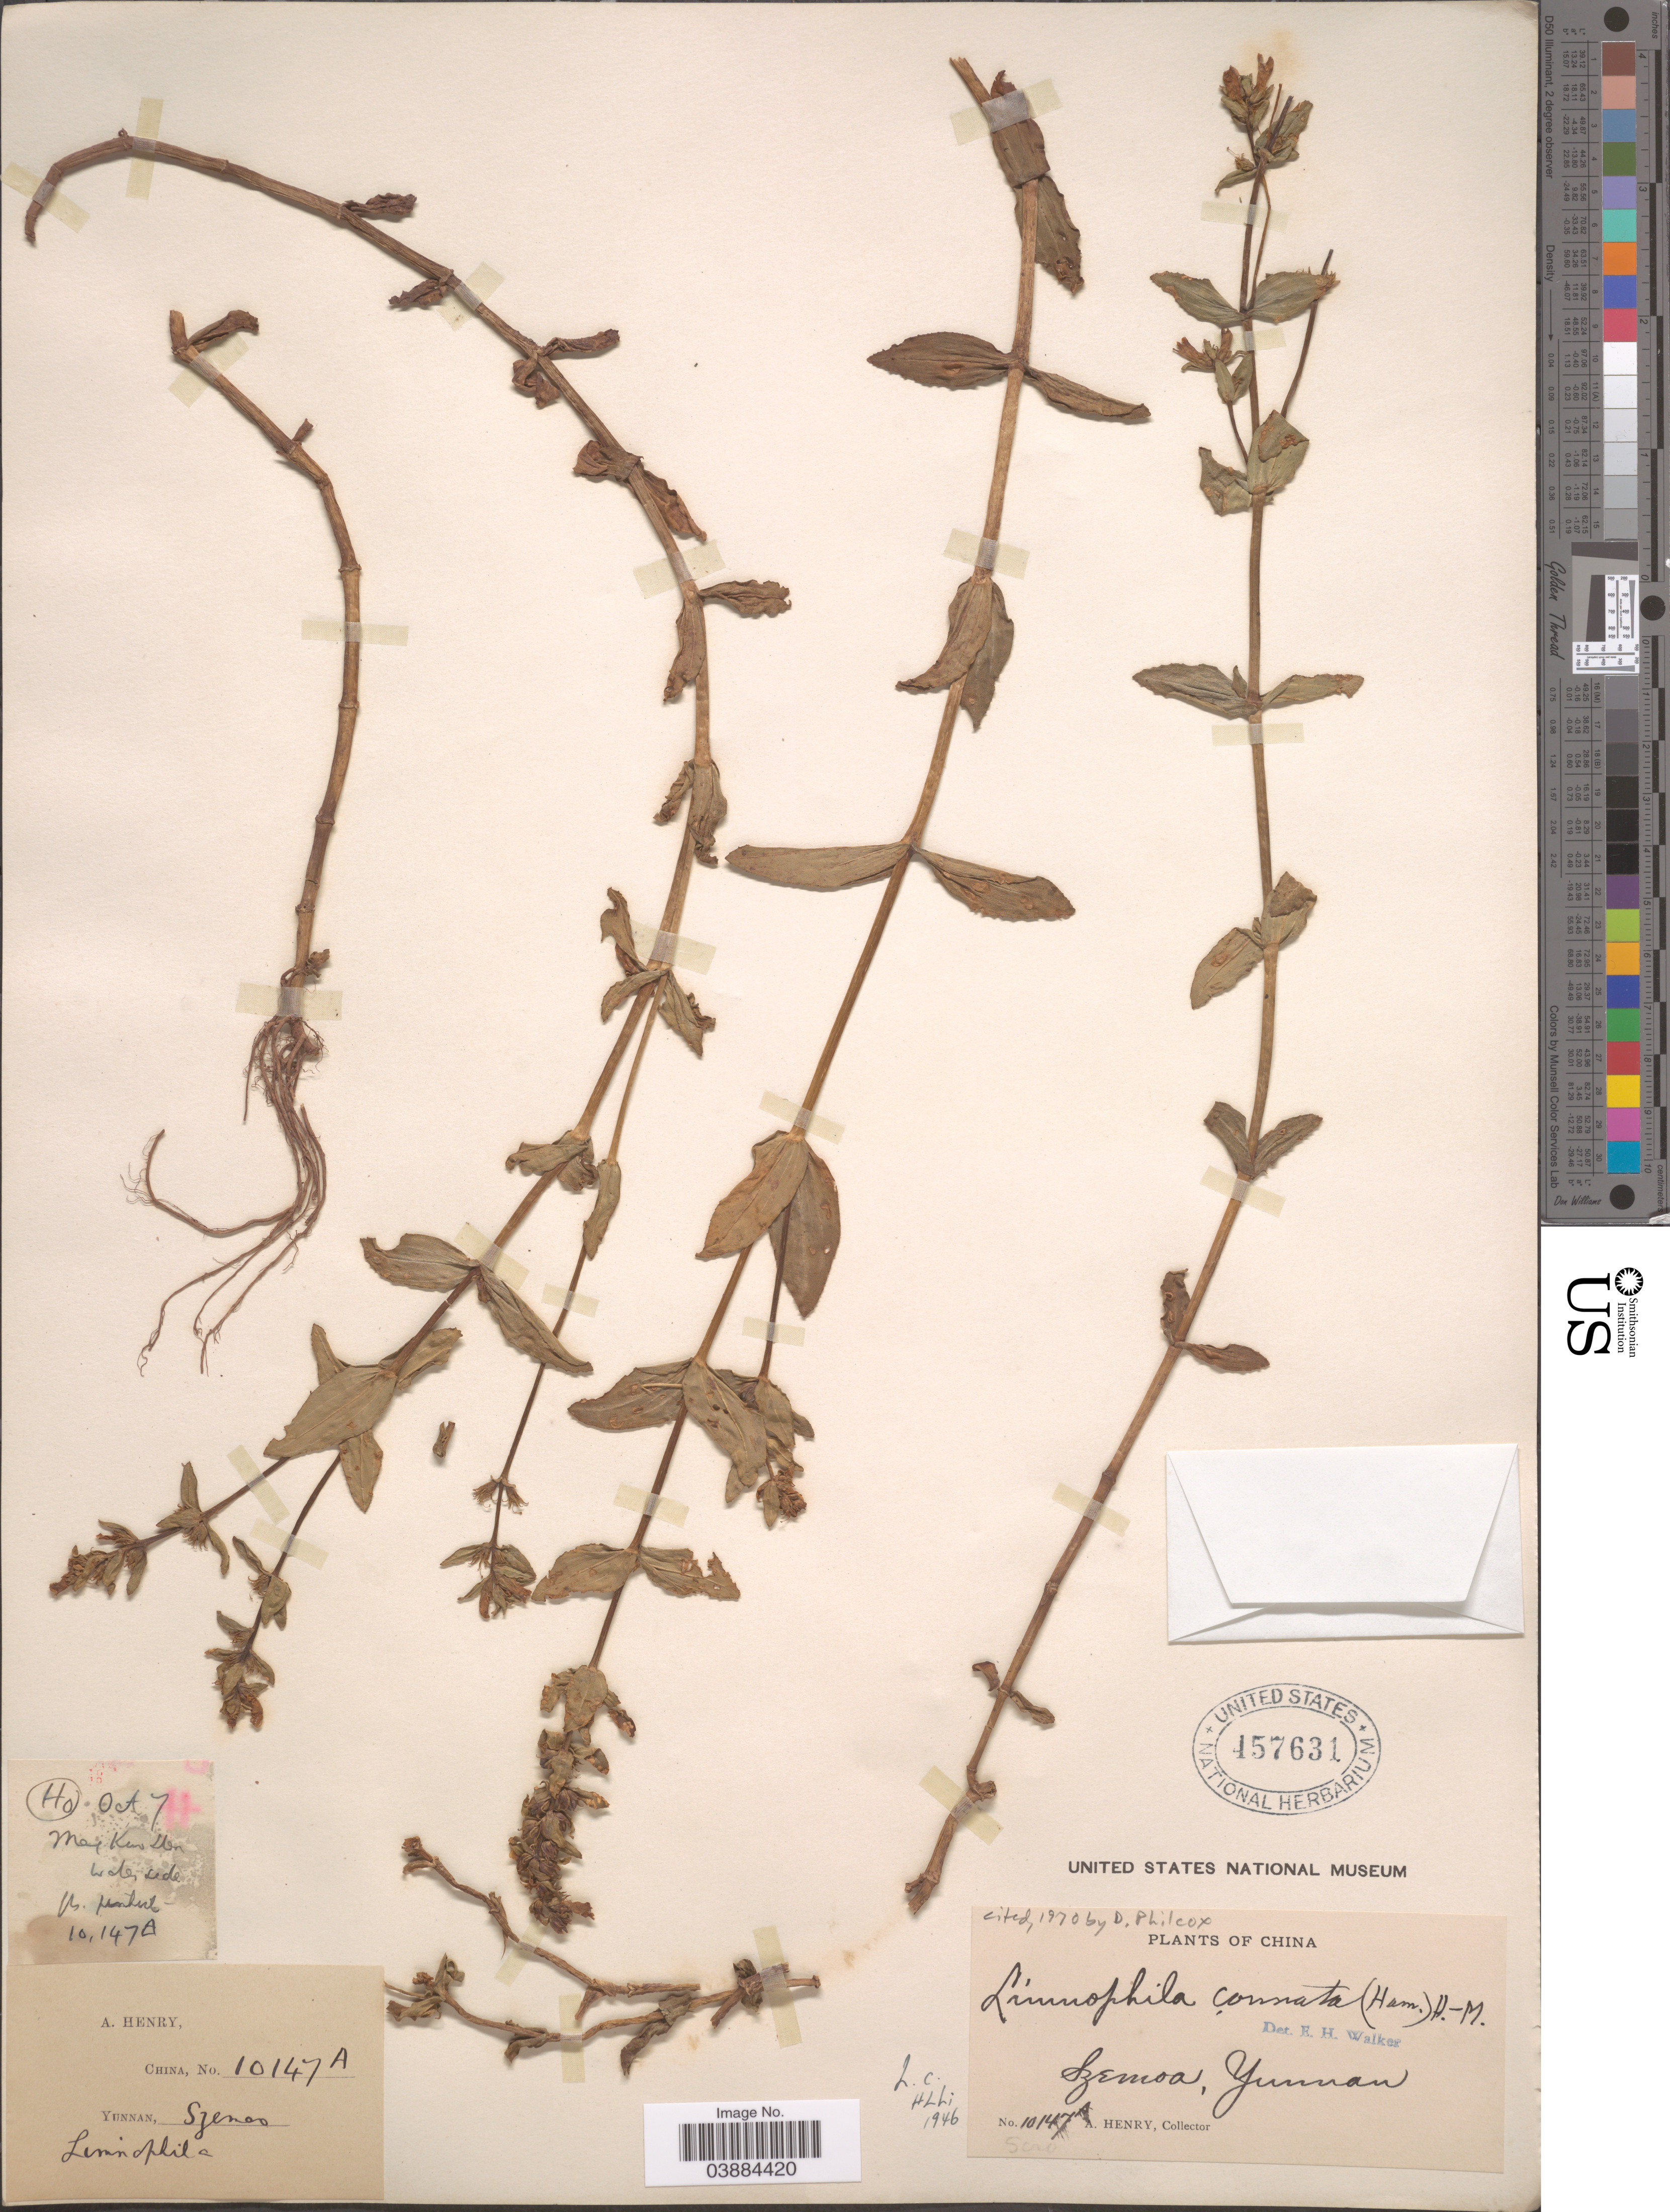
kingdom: Plantae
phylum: Tracheophyta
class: Magnoliopsida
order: Lamiales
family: Plantaginaceae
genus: Limnophila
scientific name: Limnophila connata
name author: (Buch.-Ham. ex D. Don) Hand.-Mazz.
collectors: A. Henry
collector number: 10147 A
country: China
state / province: Yunnan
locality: Yunnan, Szemoa.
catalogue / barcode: US 457631